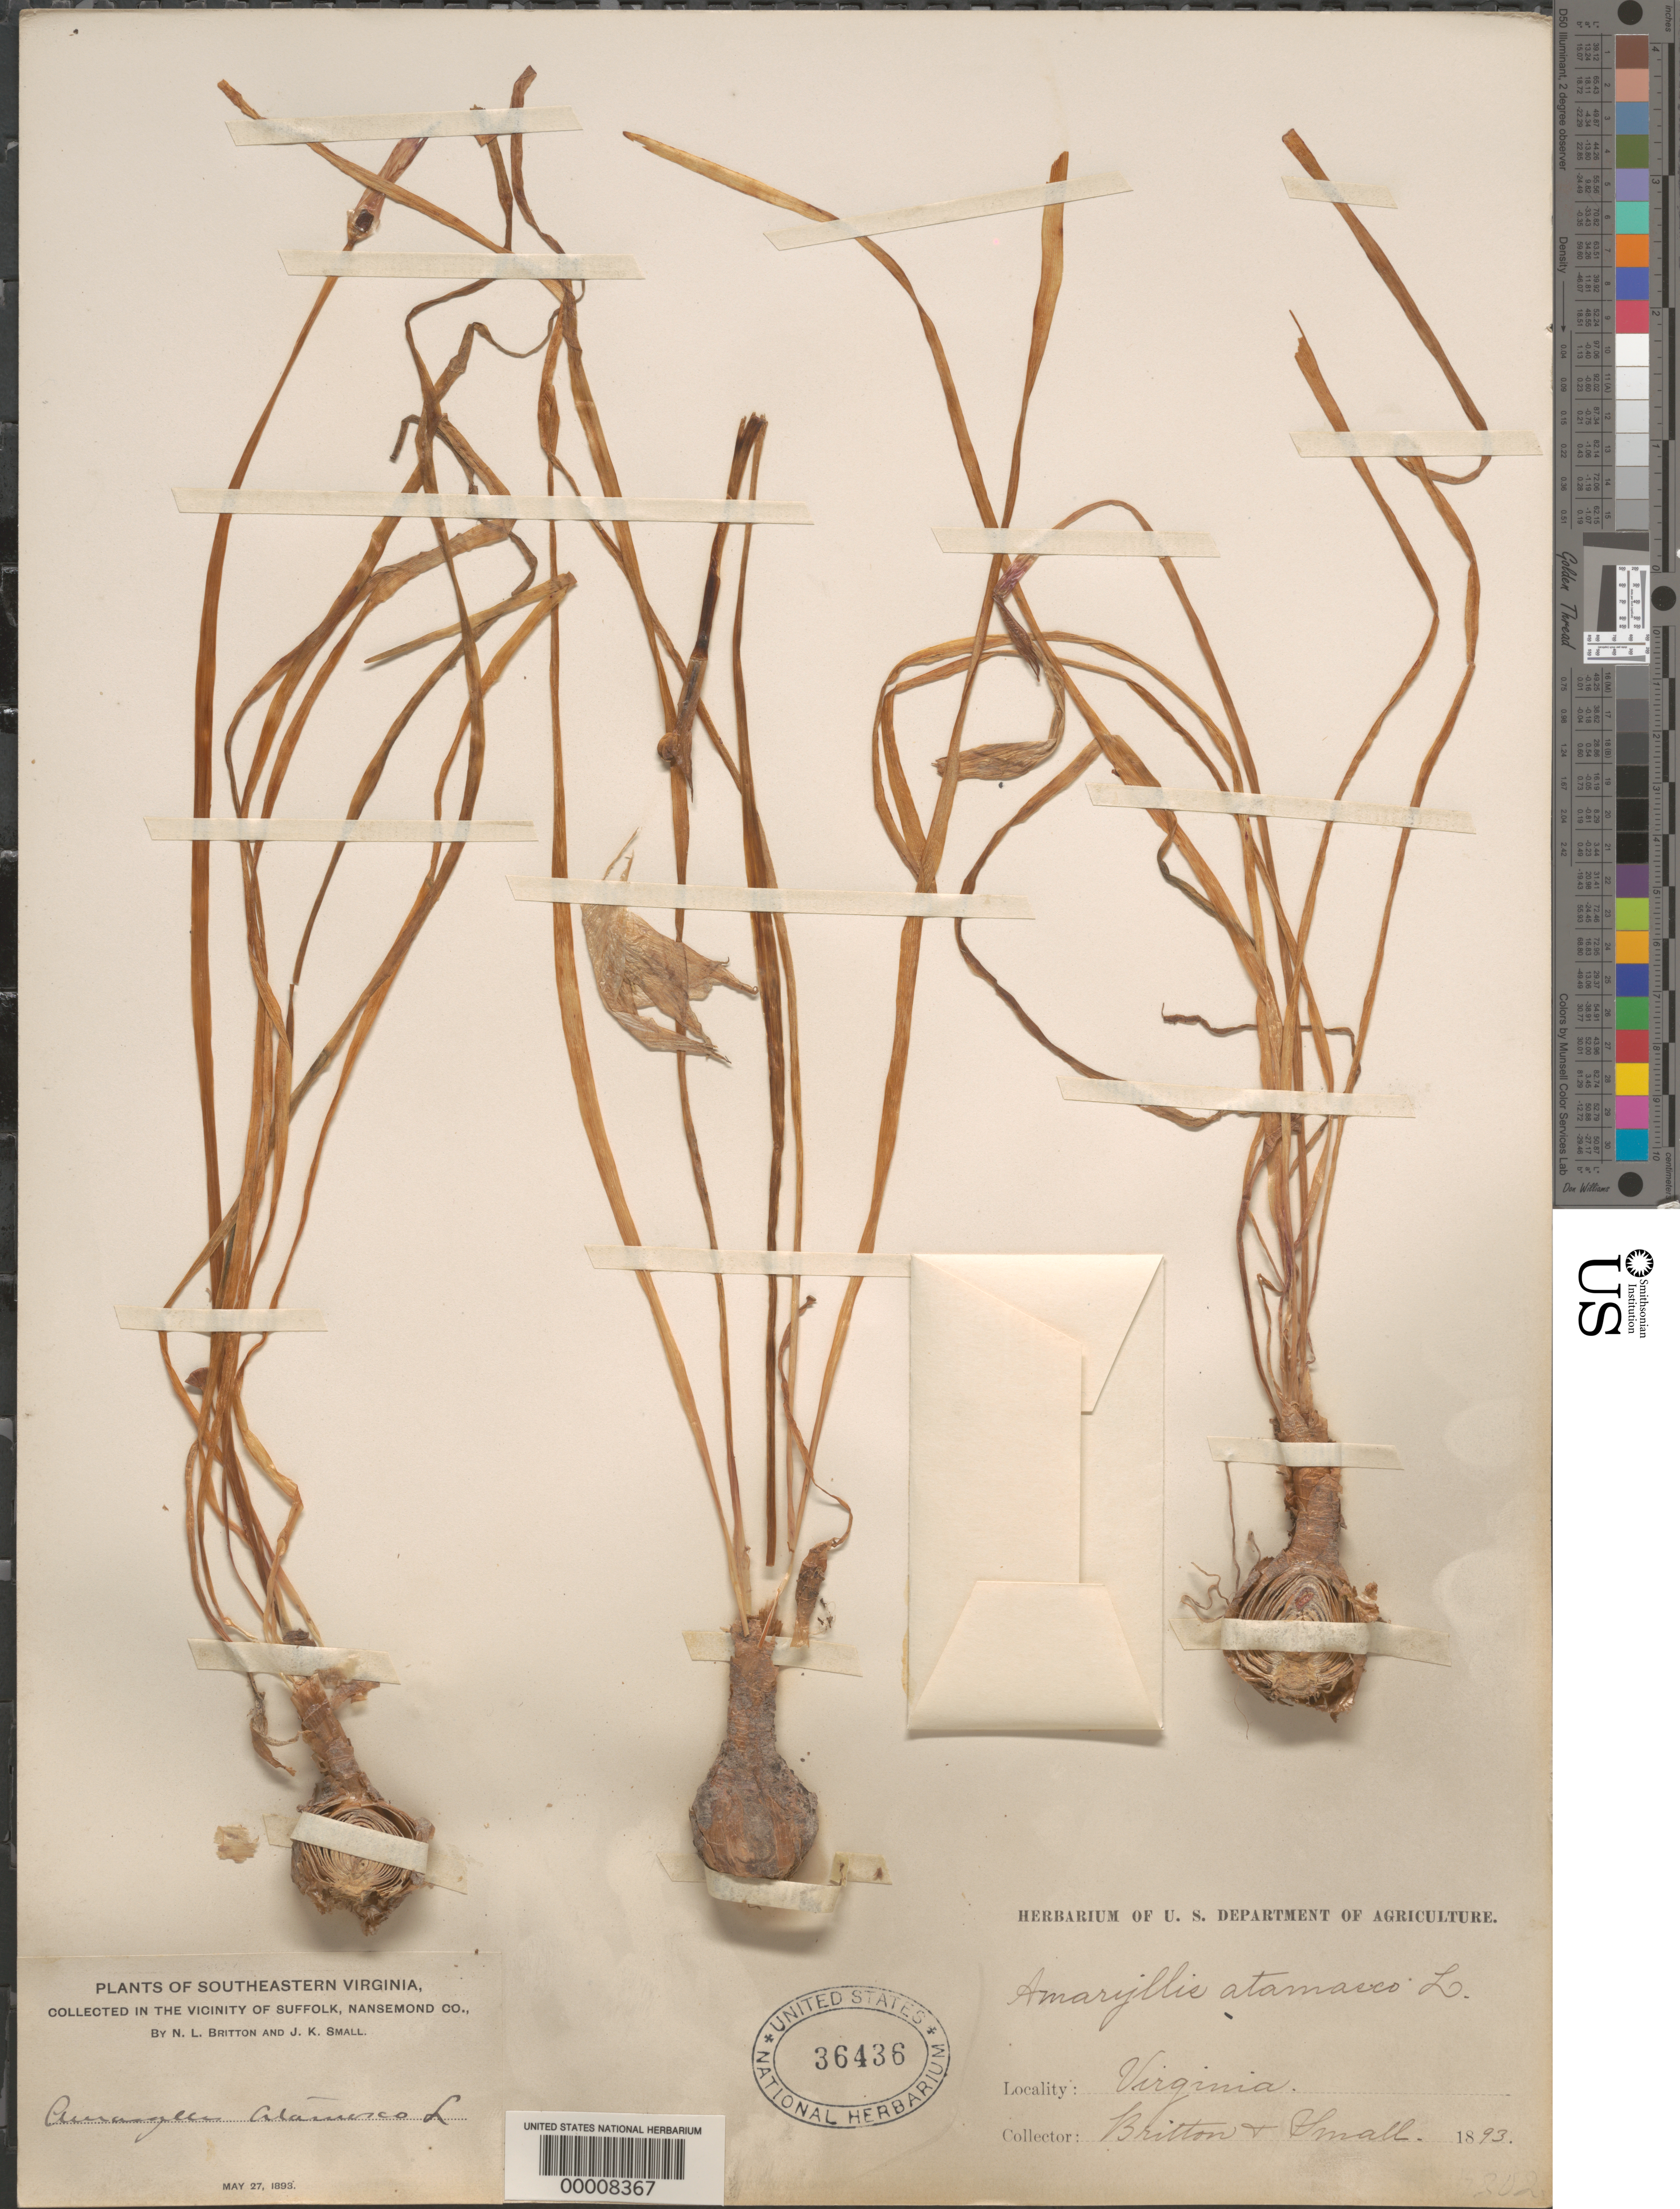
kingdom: Plantae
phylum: Tracheophyta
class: Liliopsida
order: Asparagales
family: Amaryllidaceae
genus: Zephyranthes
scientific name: Zephyranthes atamasco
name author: (L.) Herb.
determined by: Strong, Mark T.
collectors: N. Britton & J. K. Small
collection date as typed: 27 May 1893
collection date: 1893-05-27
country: United States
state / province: Virginia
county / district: City of Suffolk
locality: Nansemond county, vicinity of suffolk. [nansemond county is now part of suffolk city.]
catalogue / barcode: US 36436